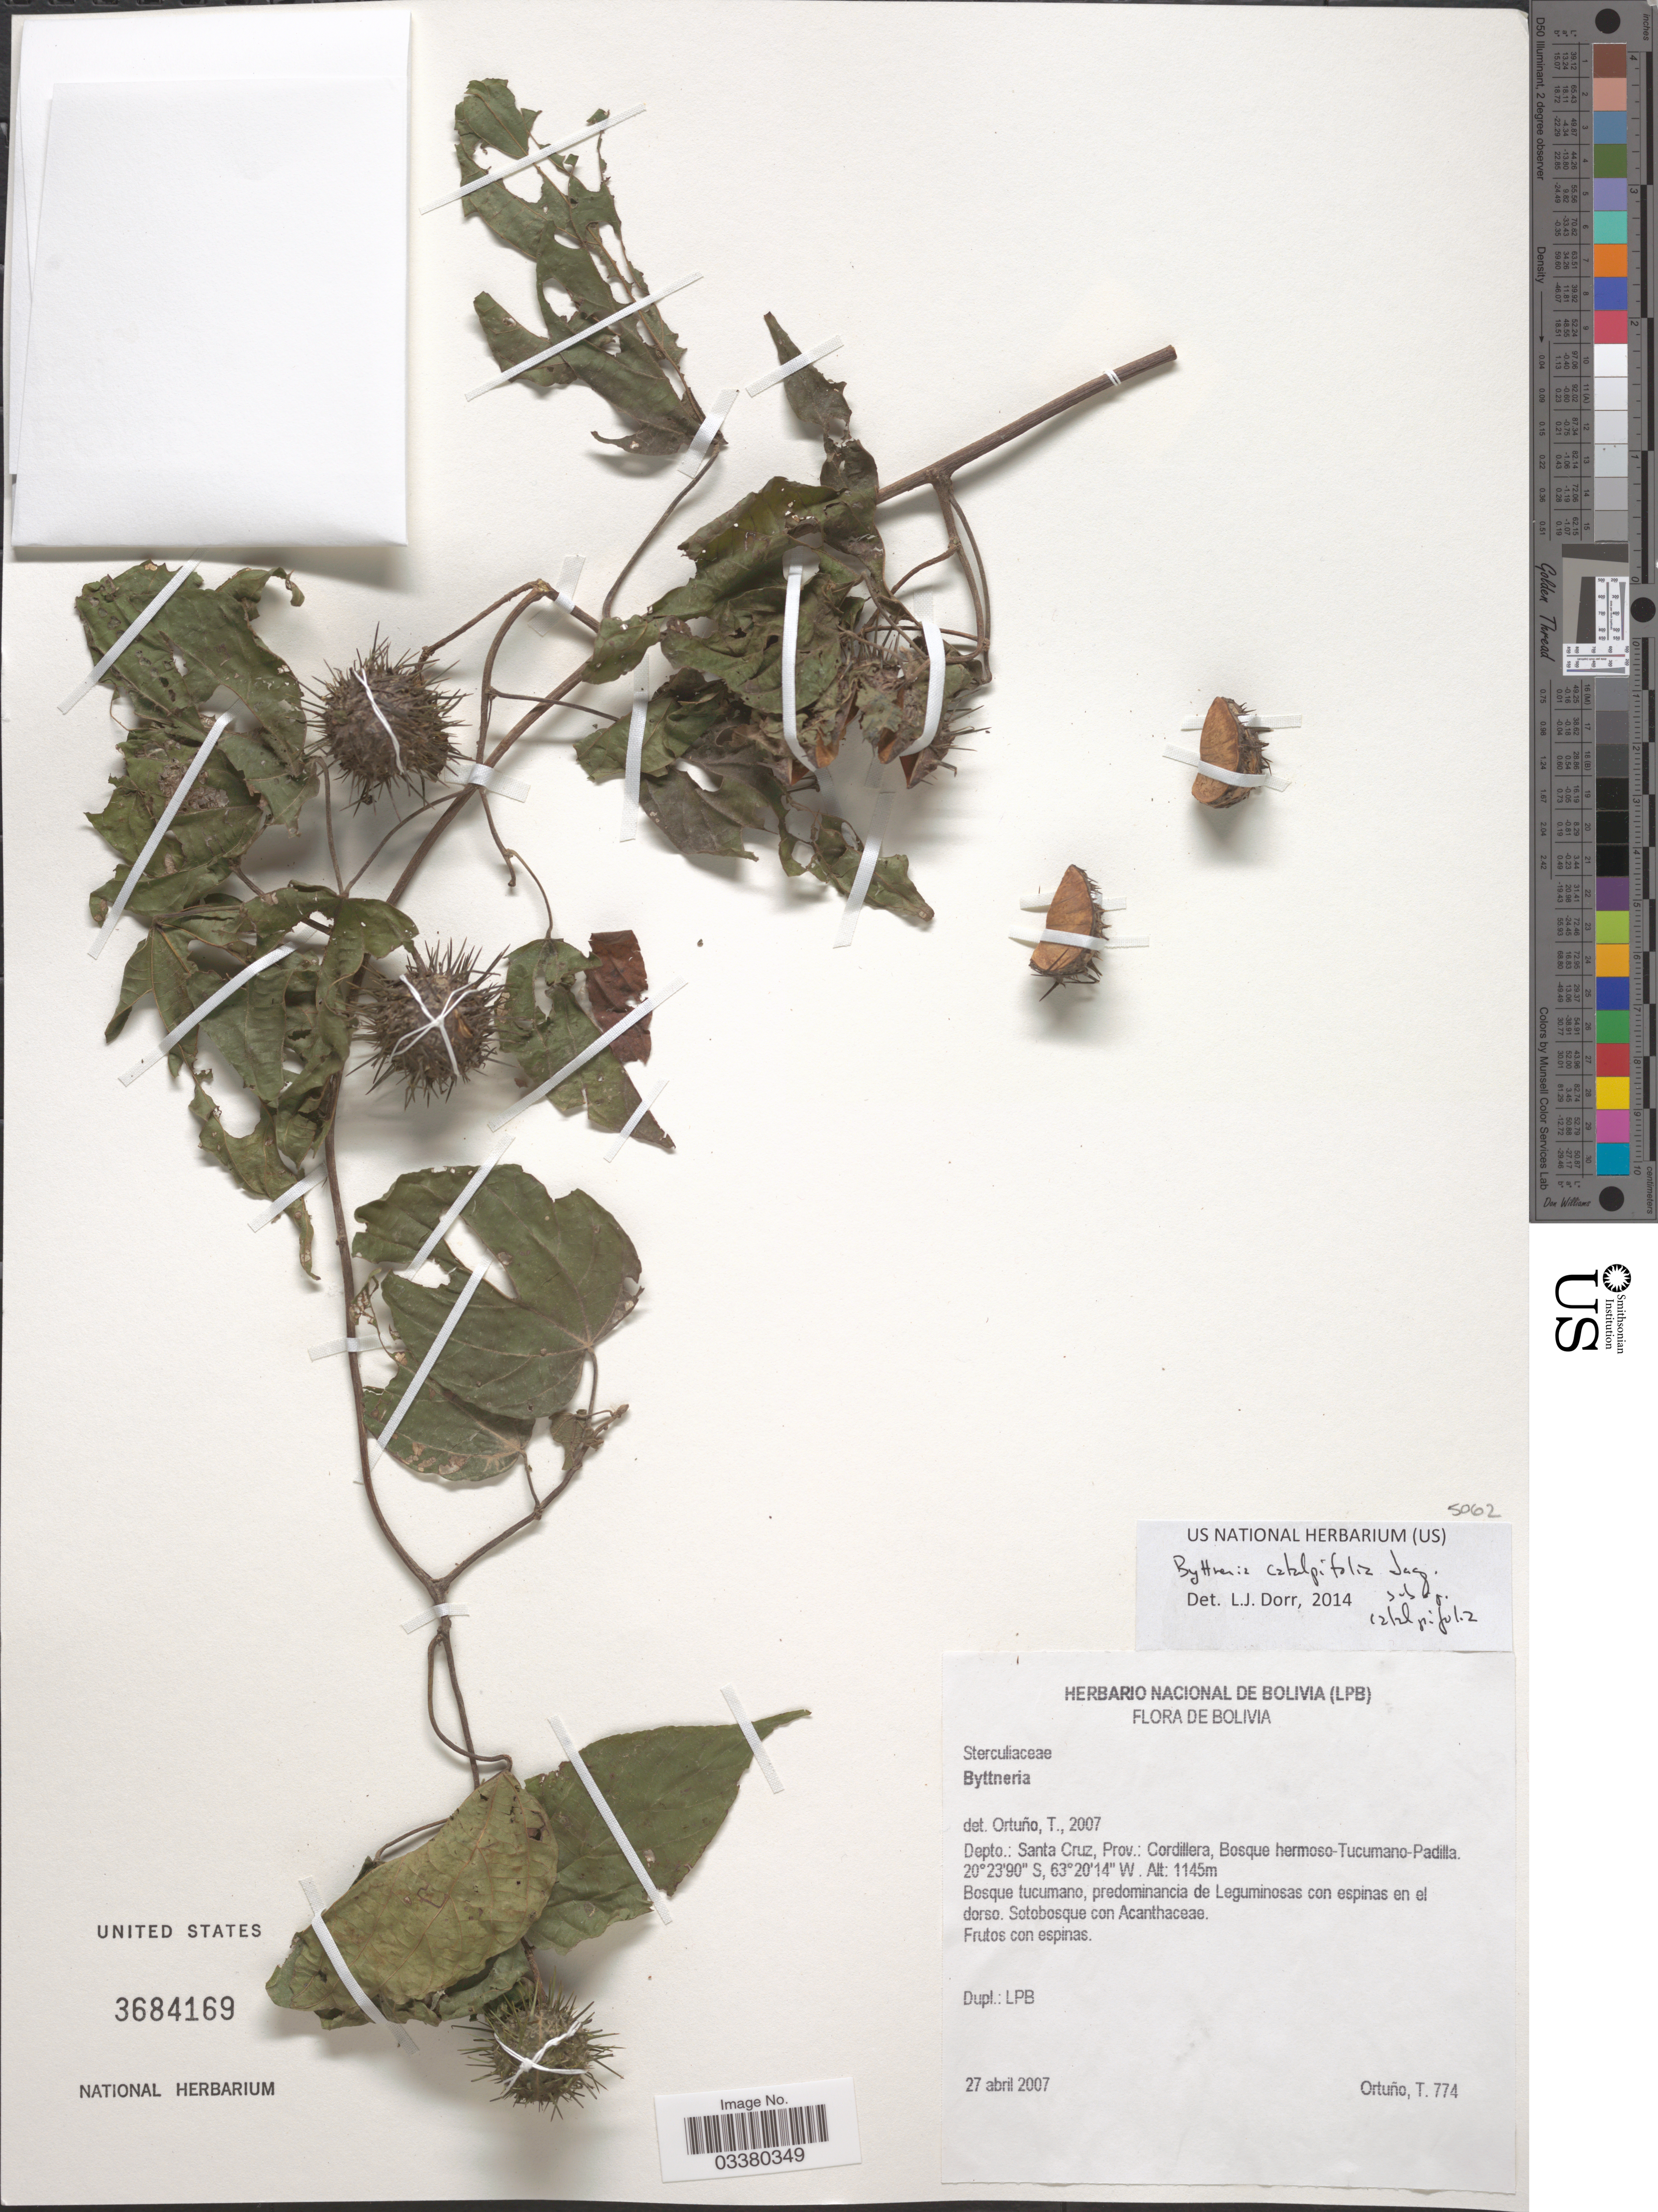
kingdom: Plantae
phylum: Tracheophyta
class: Magnoliopsida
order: Malvales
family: Malvaceae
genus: Byttneria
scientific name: Byttneria catalpifolia subsp. catalpifolia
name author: Jacq.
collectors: T. Ortuno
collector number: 774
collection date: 2007-04-27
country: Bolivia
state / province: Santa Cruz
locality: Depto.: Santa Cruz, Prov.: Cordillera, Bosque hermoso-Tucumano-Padilla.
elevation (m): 1145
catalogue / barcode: US 3684169